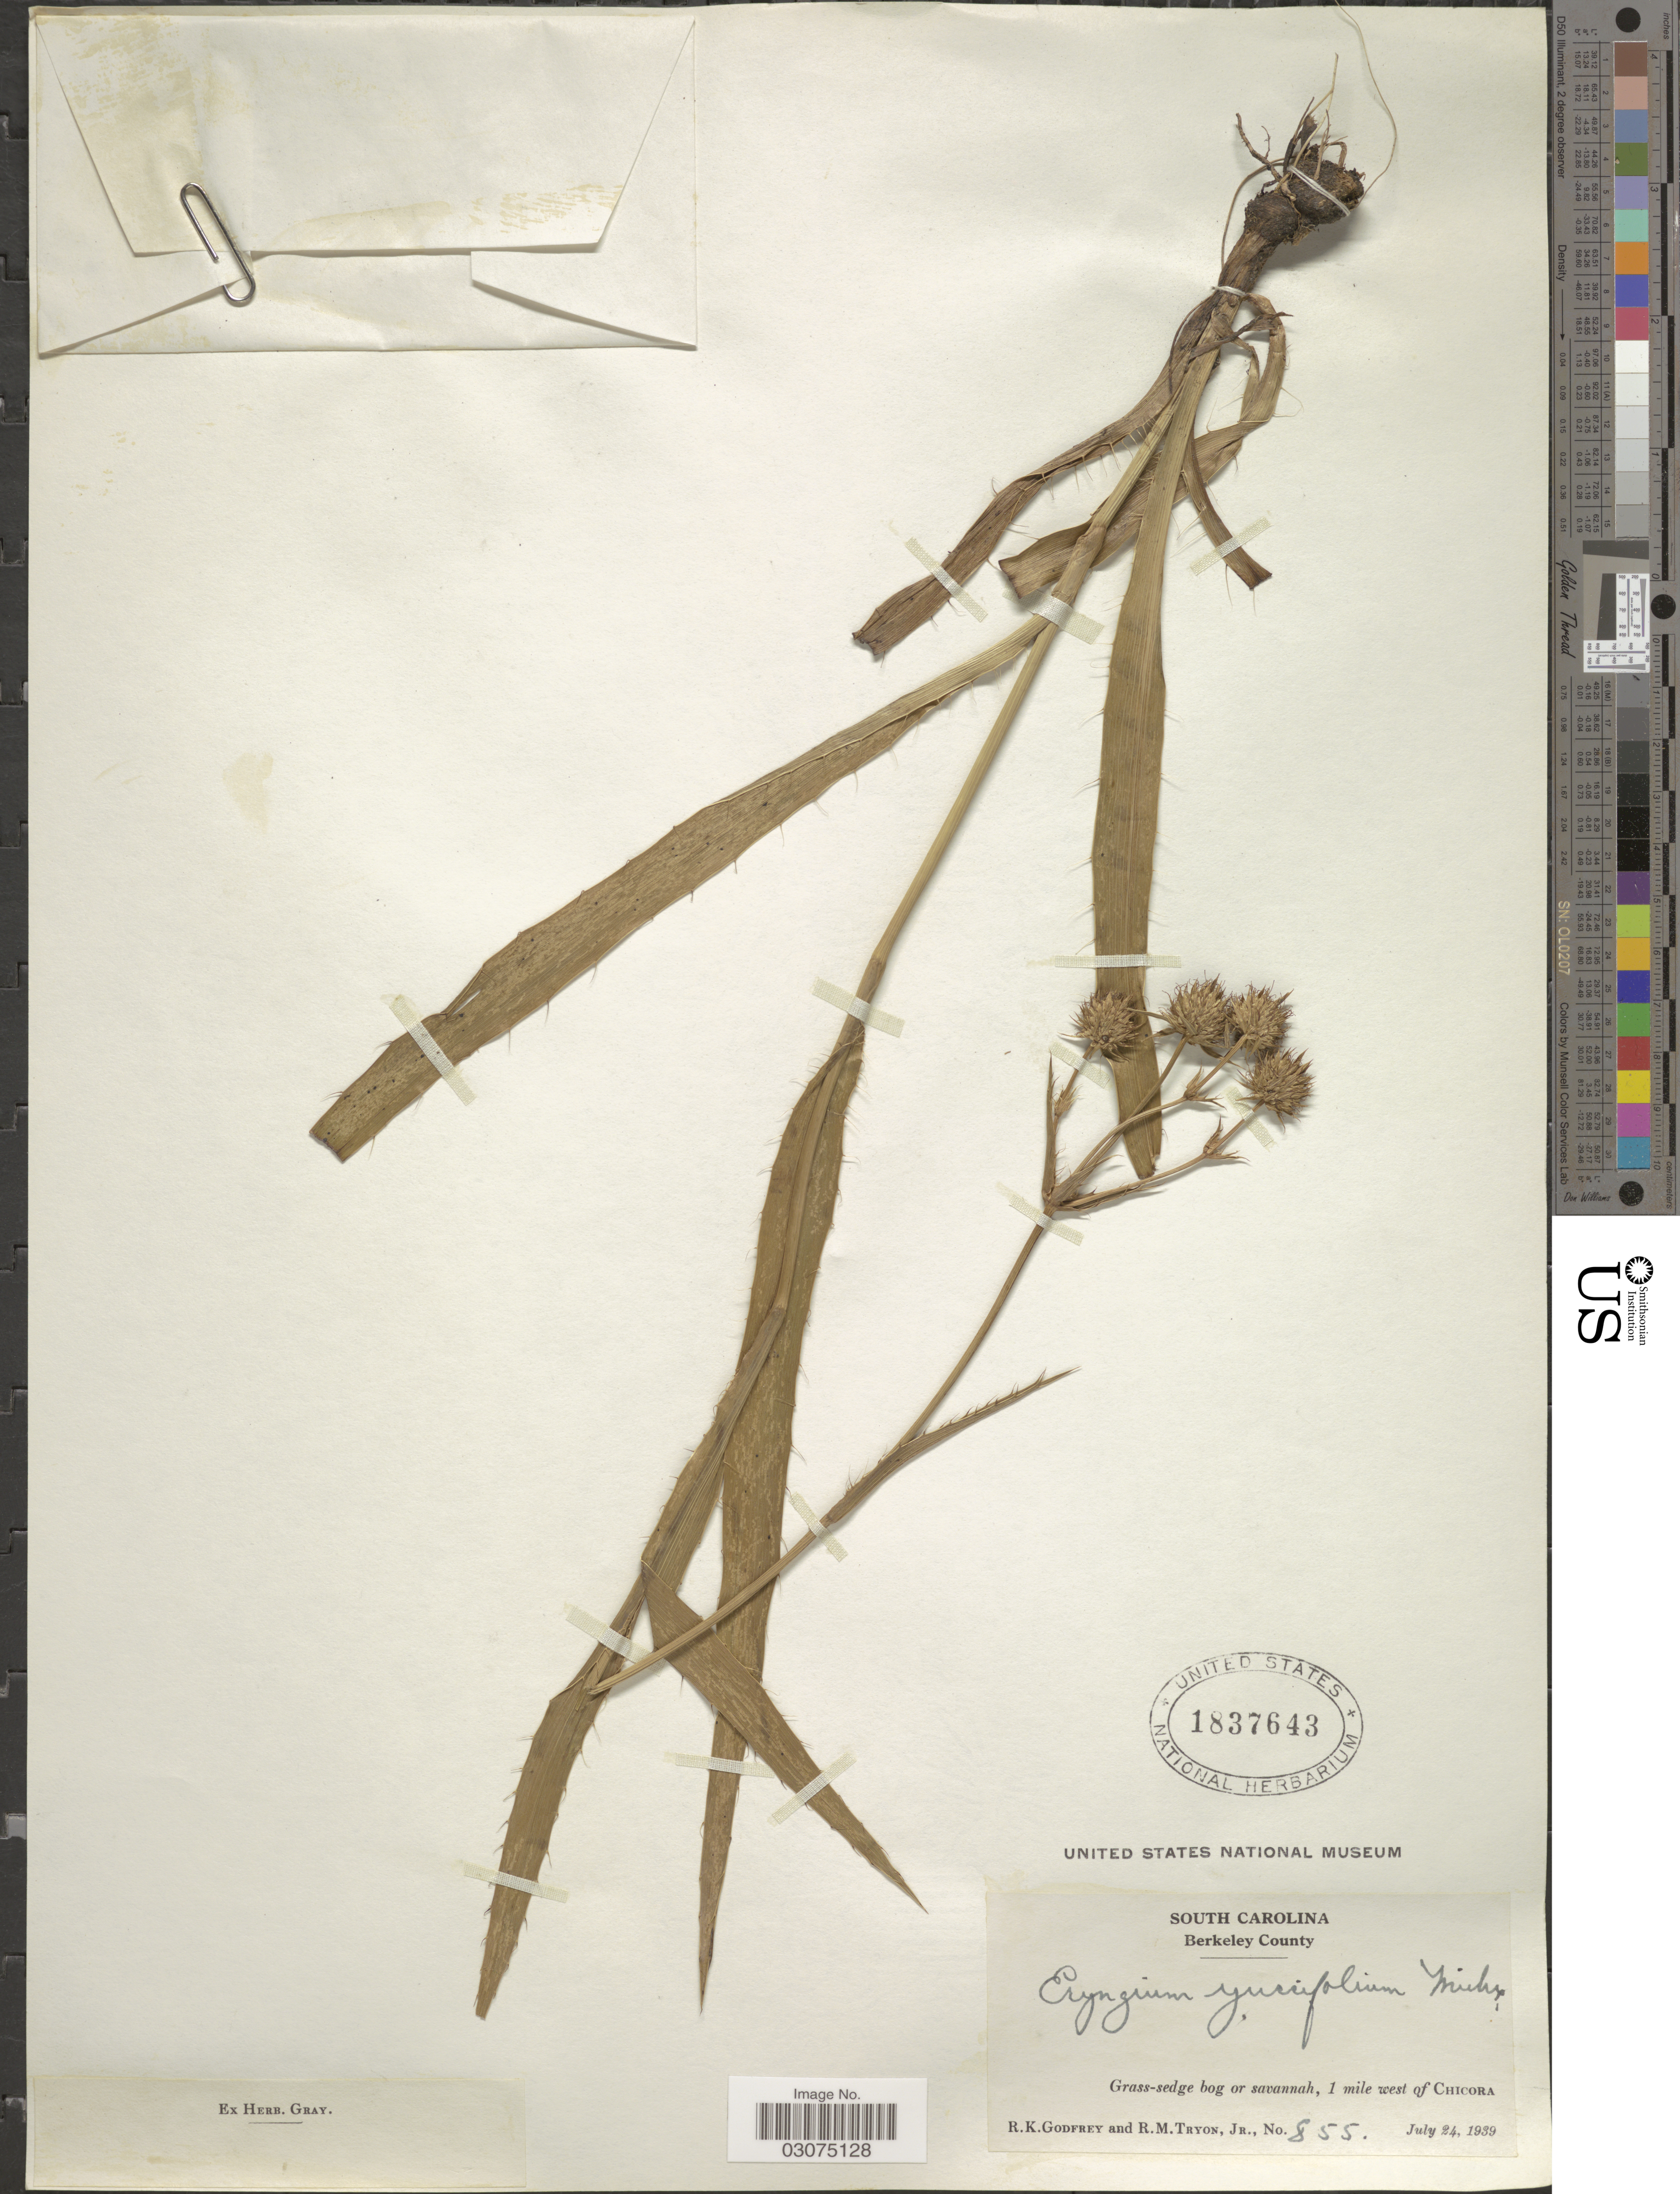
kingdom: Plantae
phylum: Tracheophyta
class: Magnoliopsida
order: Apiales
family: Apiaceae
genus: Eryngium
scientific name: Eryngium yuccifolium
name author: Michx.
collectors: R. K. Godfrey & R. Tryon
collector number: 855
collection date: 1939-07-24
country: United States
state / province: South Carolina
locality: Berkeley County. 1 mile west of Chicora.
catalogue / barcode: US 1837643